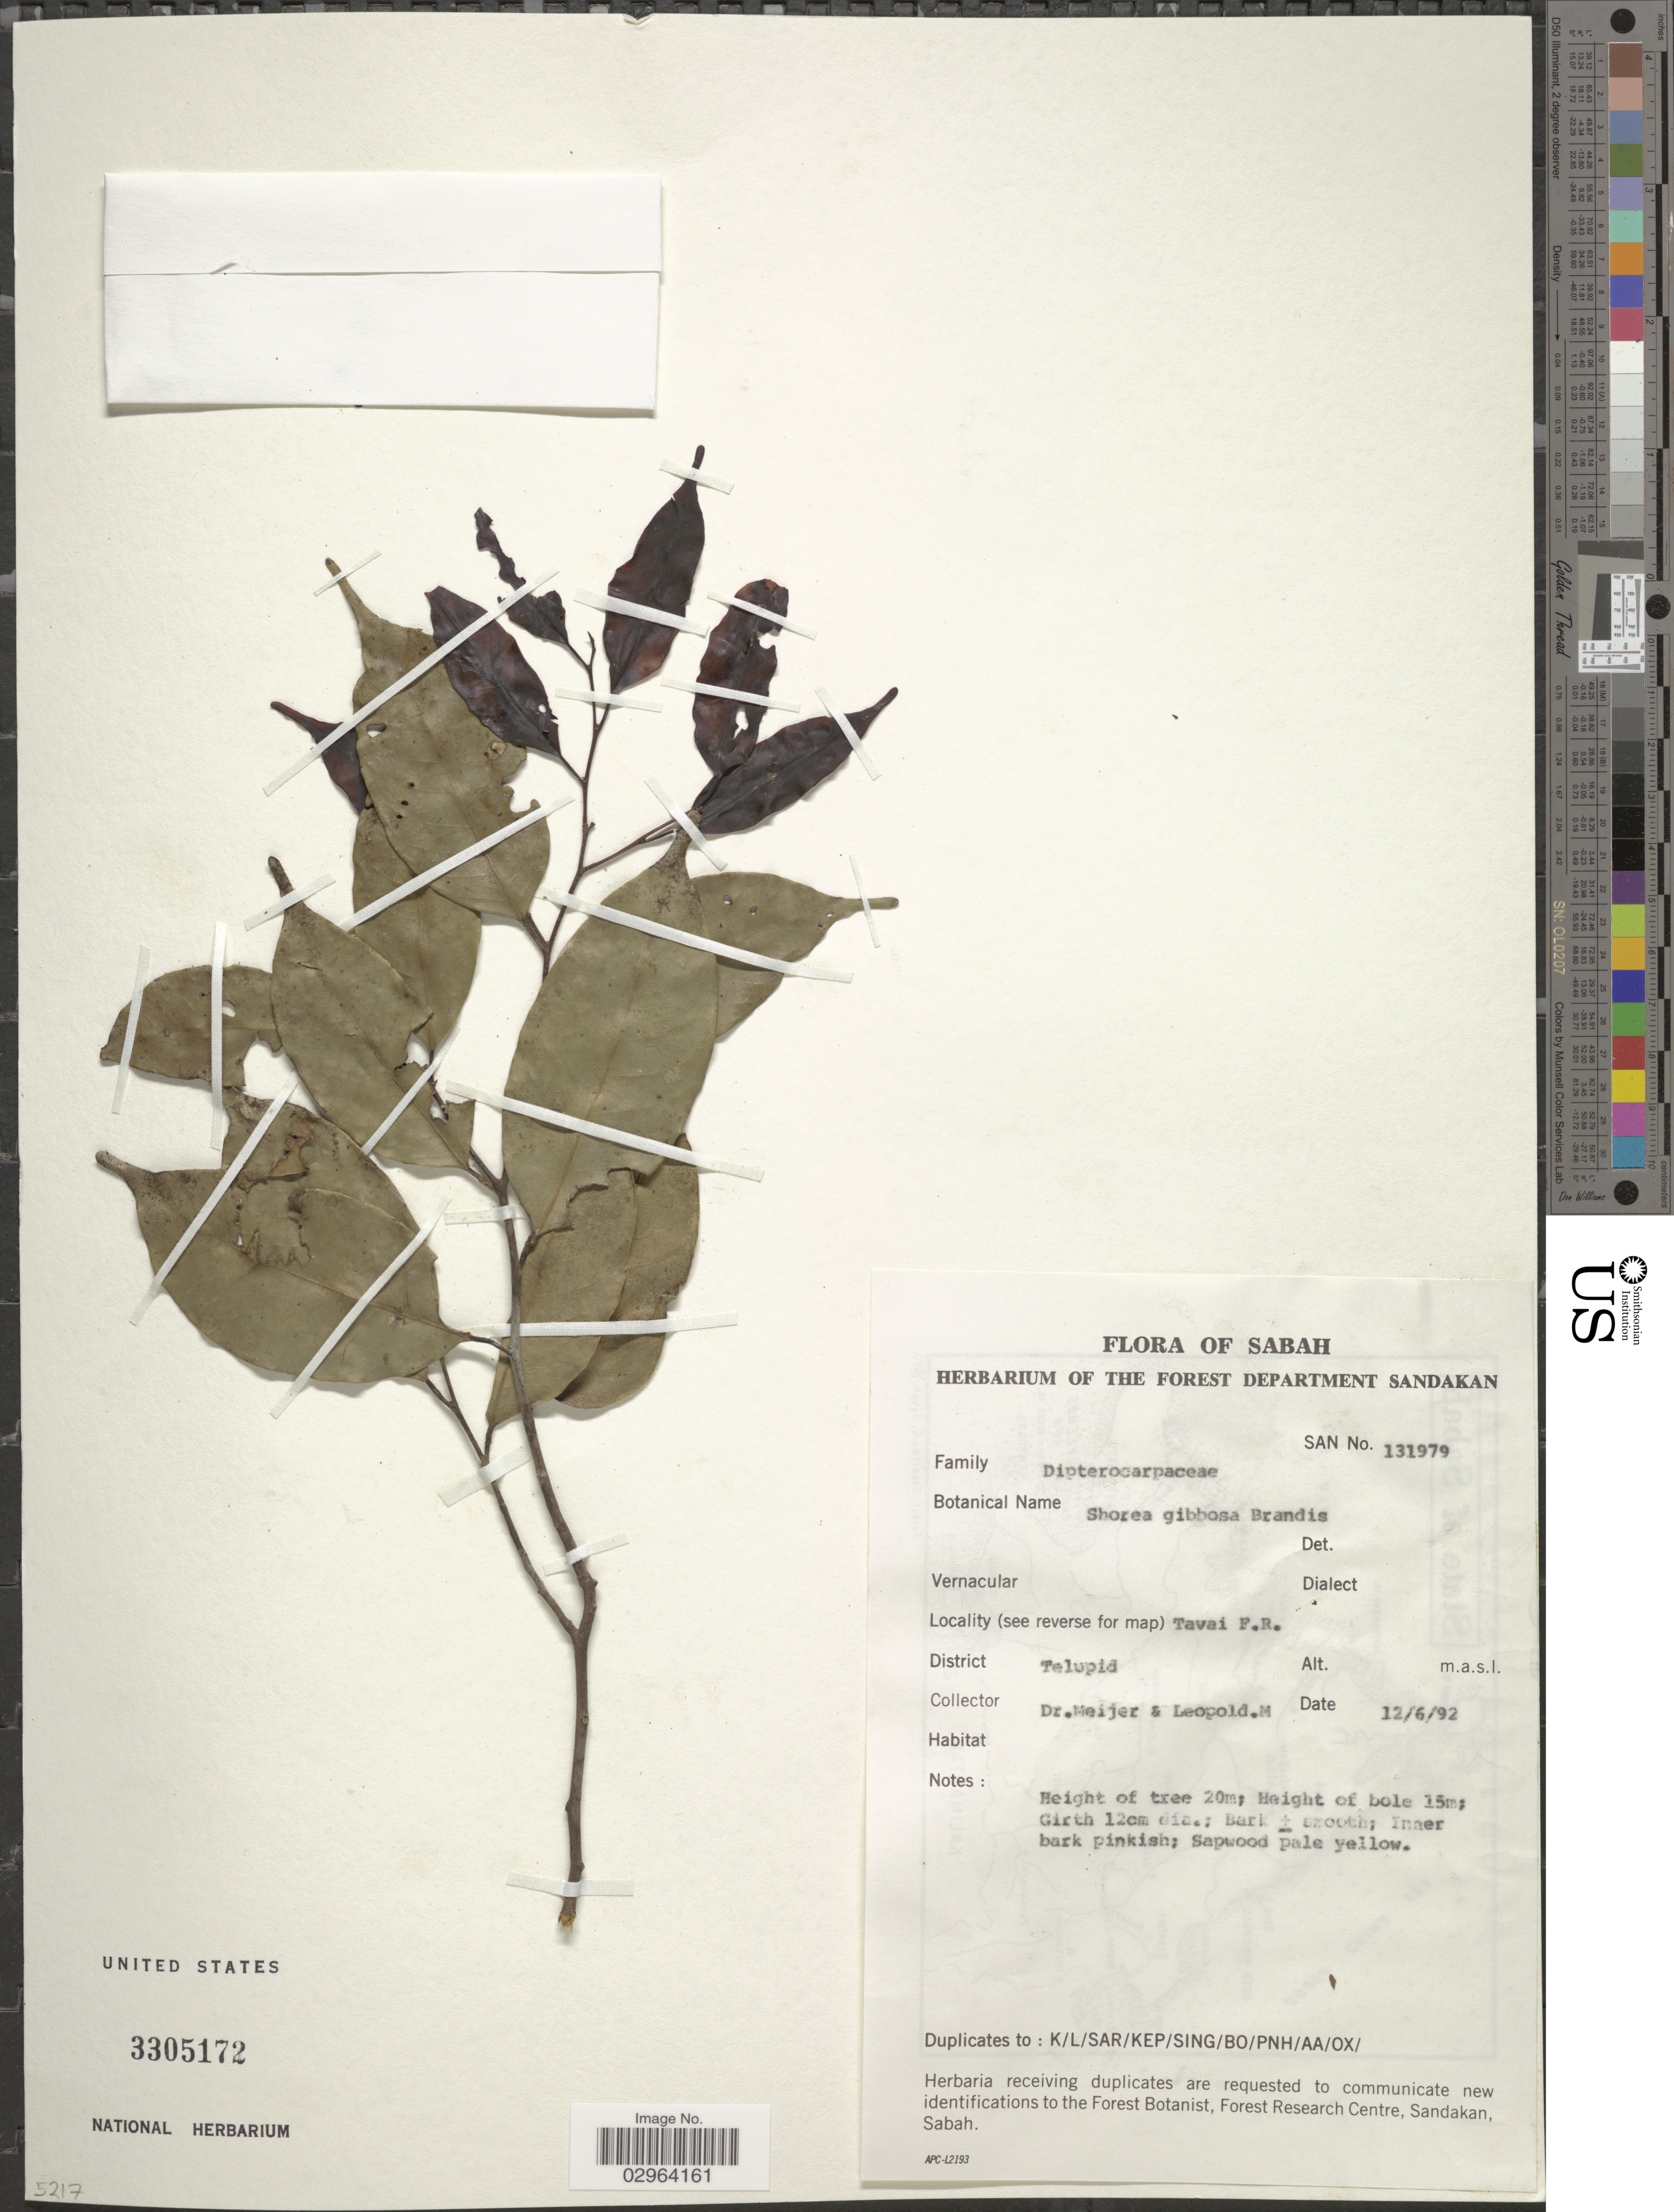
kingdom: Plantae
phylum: Tracheophyta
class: Magnoliopsida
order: Malvales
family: Dipterocarpaceae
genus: Richetia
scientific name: Richetia gibbosa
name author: (Brandis) P.S. Ashton & J. Heck.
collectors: -- Meijer & M. Leopold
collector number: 131979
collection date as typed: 12/6/92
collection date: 1992-06-12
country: Malaysia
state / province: Sabah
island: Borneo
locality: Tavai F.R. District Telupid.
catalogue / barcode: US 3305172